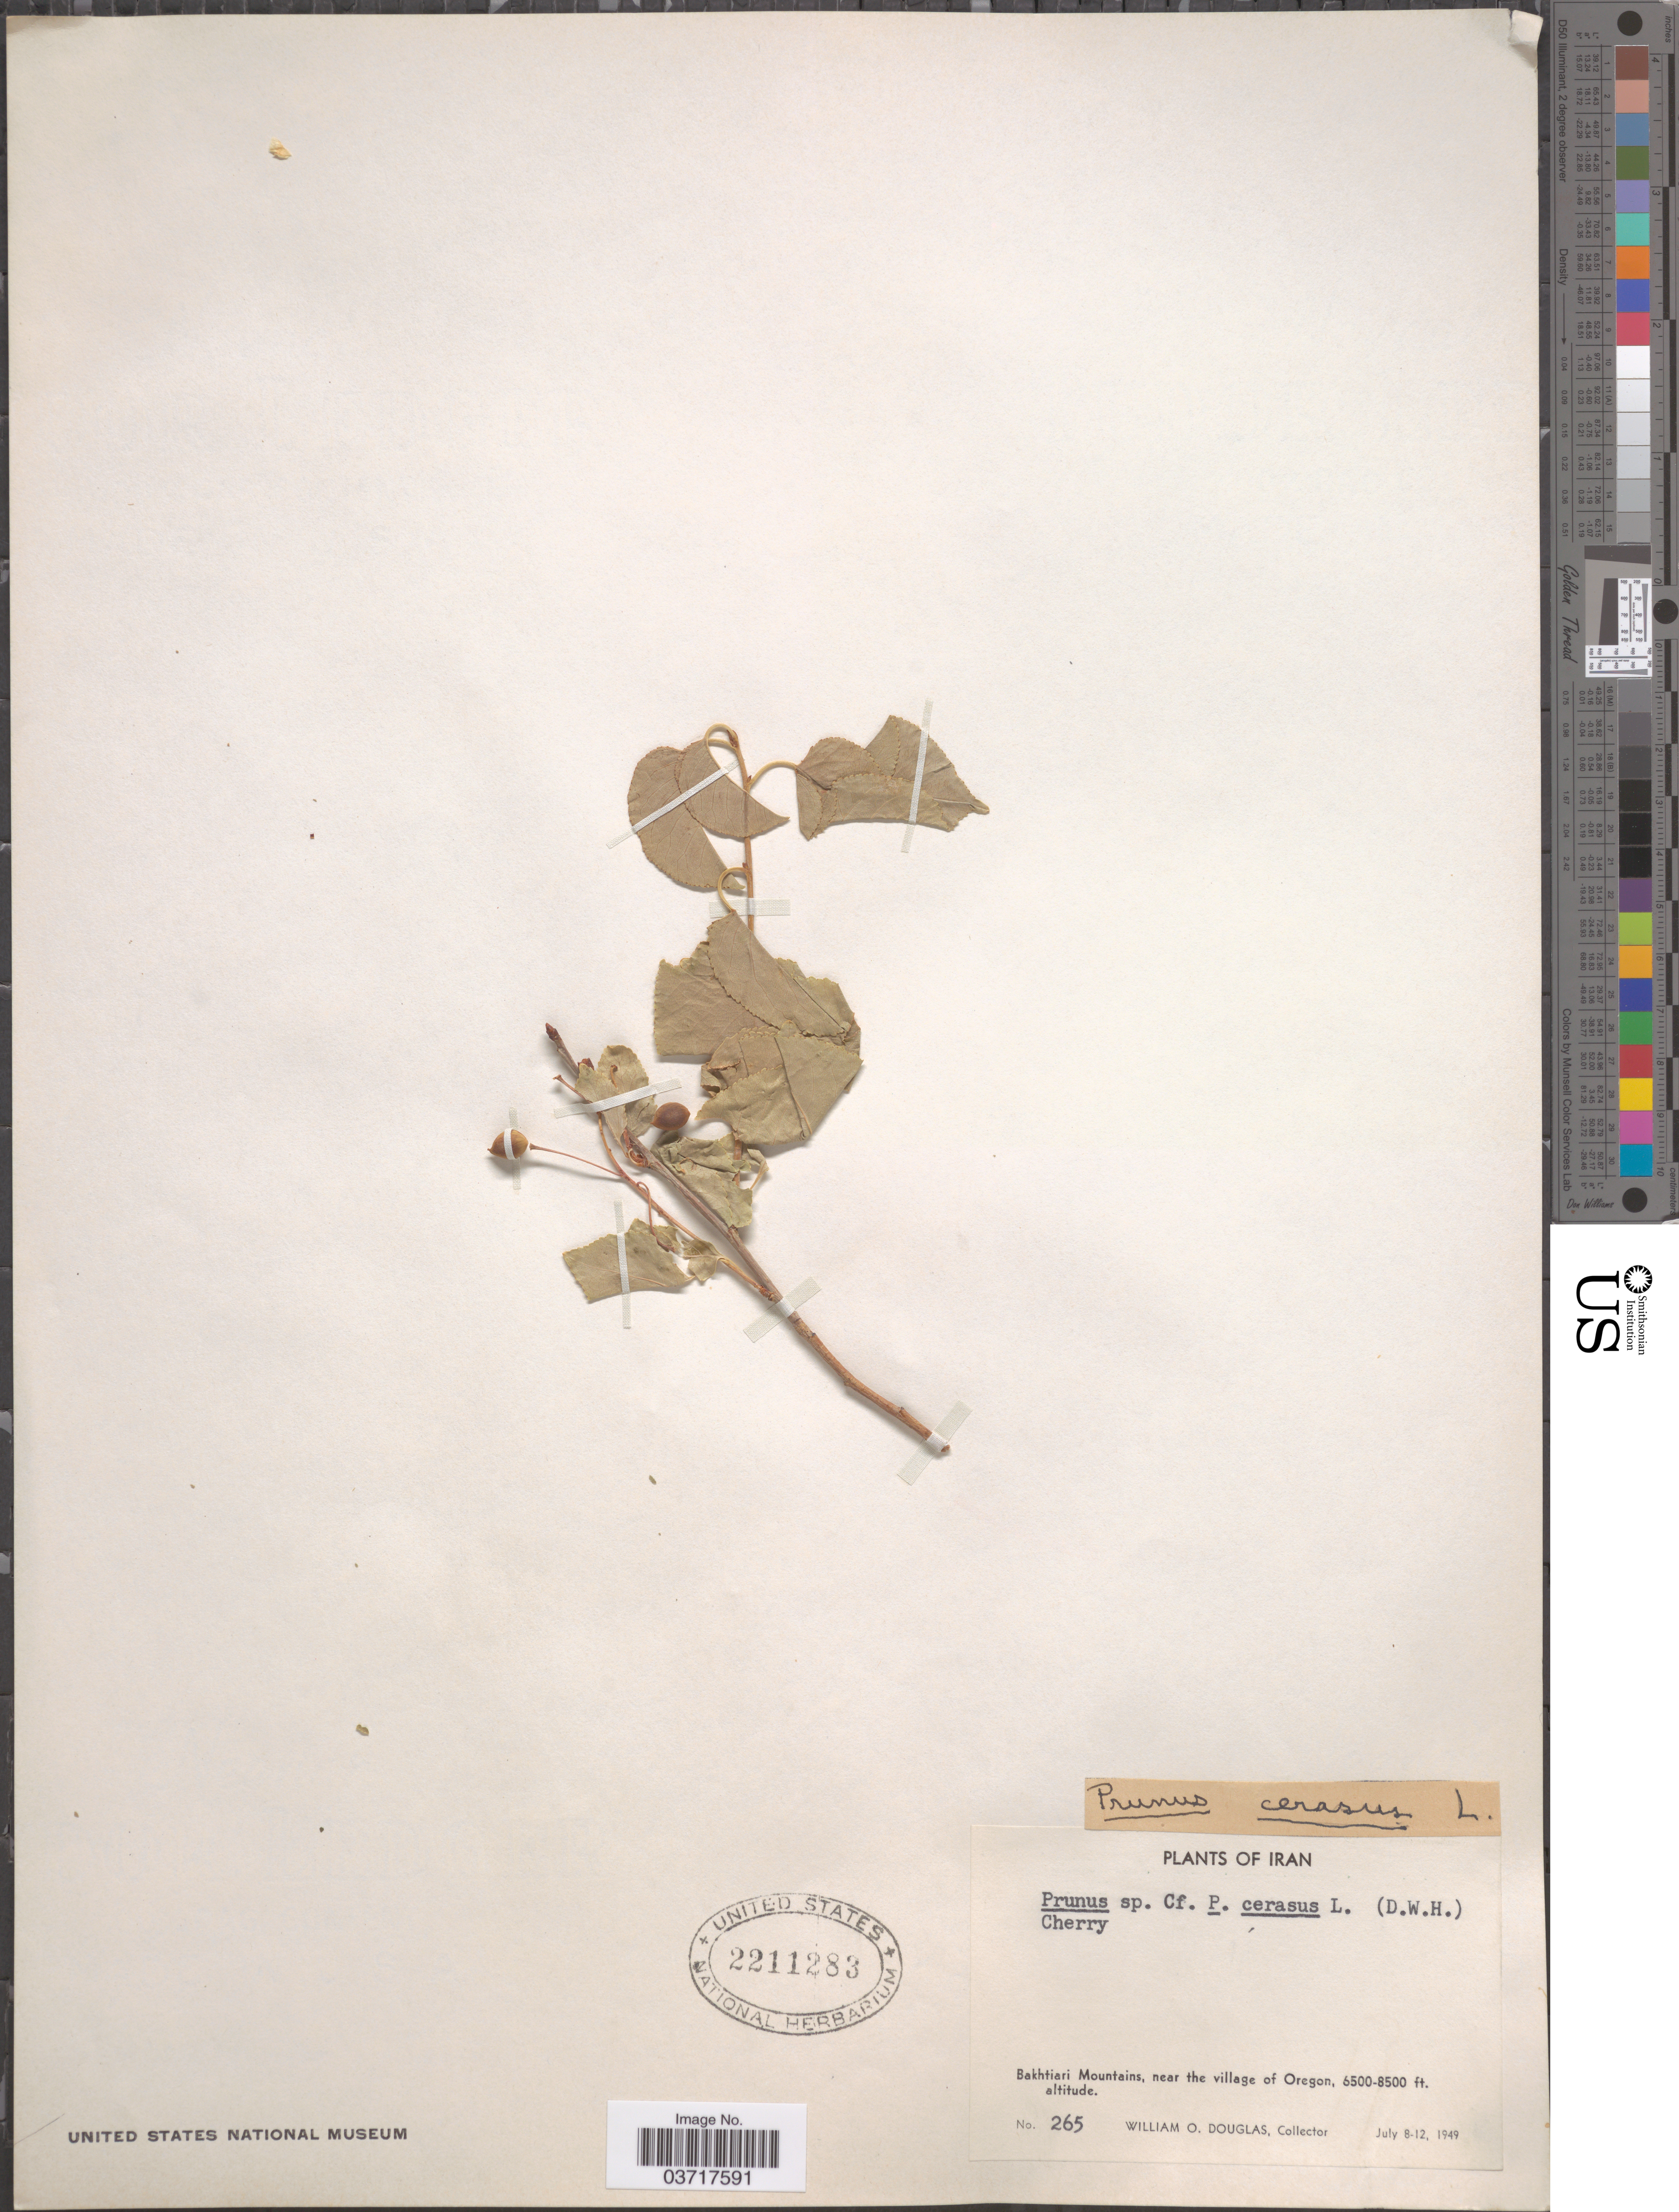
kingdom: Plantae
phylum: Tracheophyta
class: Magnoliopsida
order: Rosales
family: Rosaceae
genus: Prunus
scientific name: Prunus cerasus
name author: L.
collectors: W. Douglas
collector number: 265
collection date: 1949-07-08/1949-07-12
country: Iran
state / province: Chahar Mahaal and Bakhtiari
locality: Bakhtiari Mountains, near the village of Oregon.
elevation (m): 1981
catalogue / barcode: US 2211283